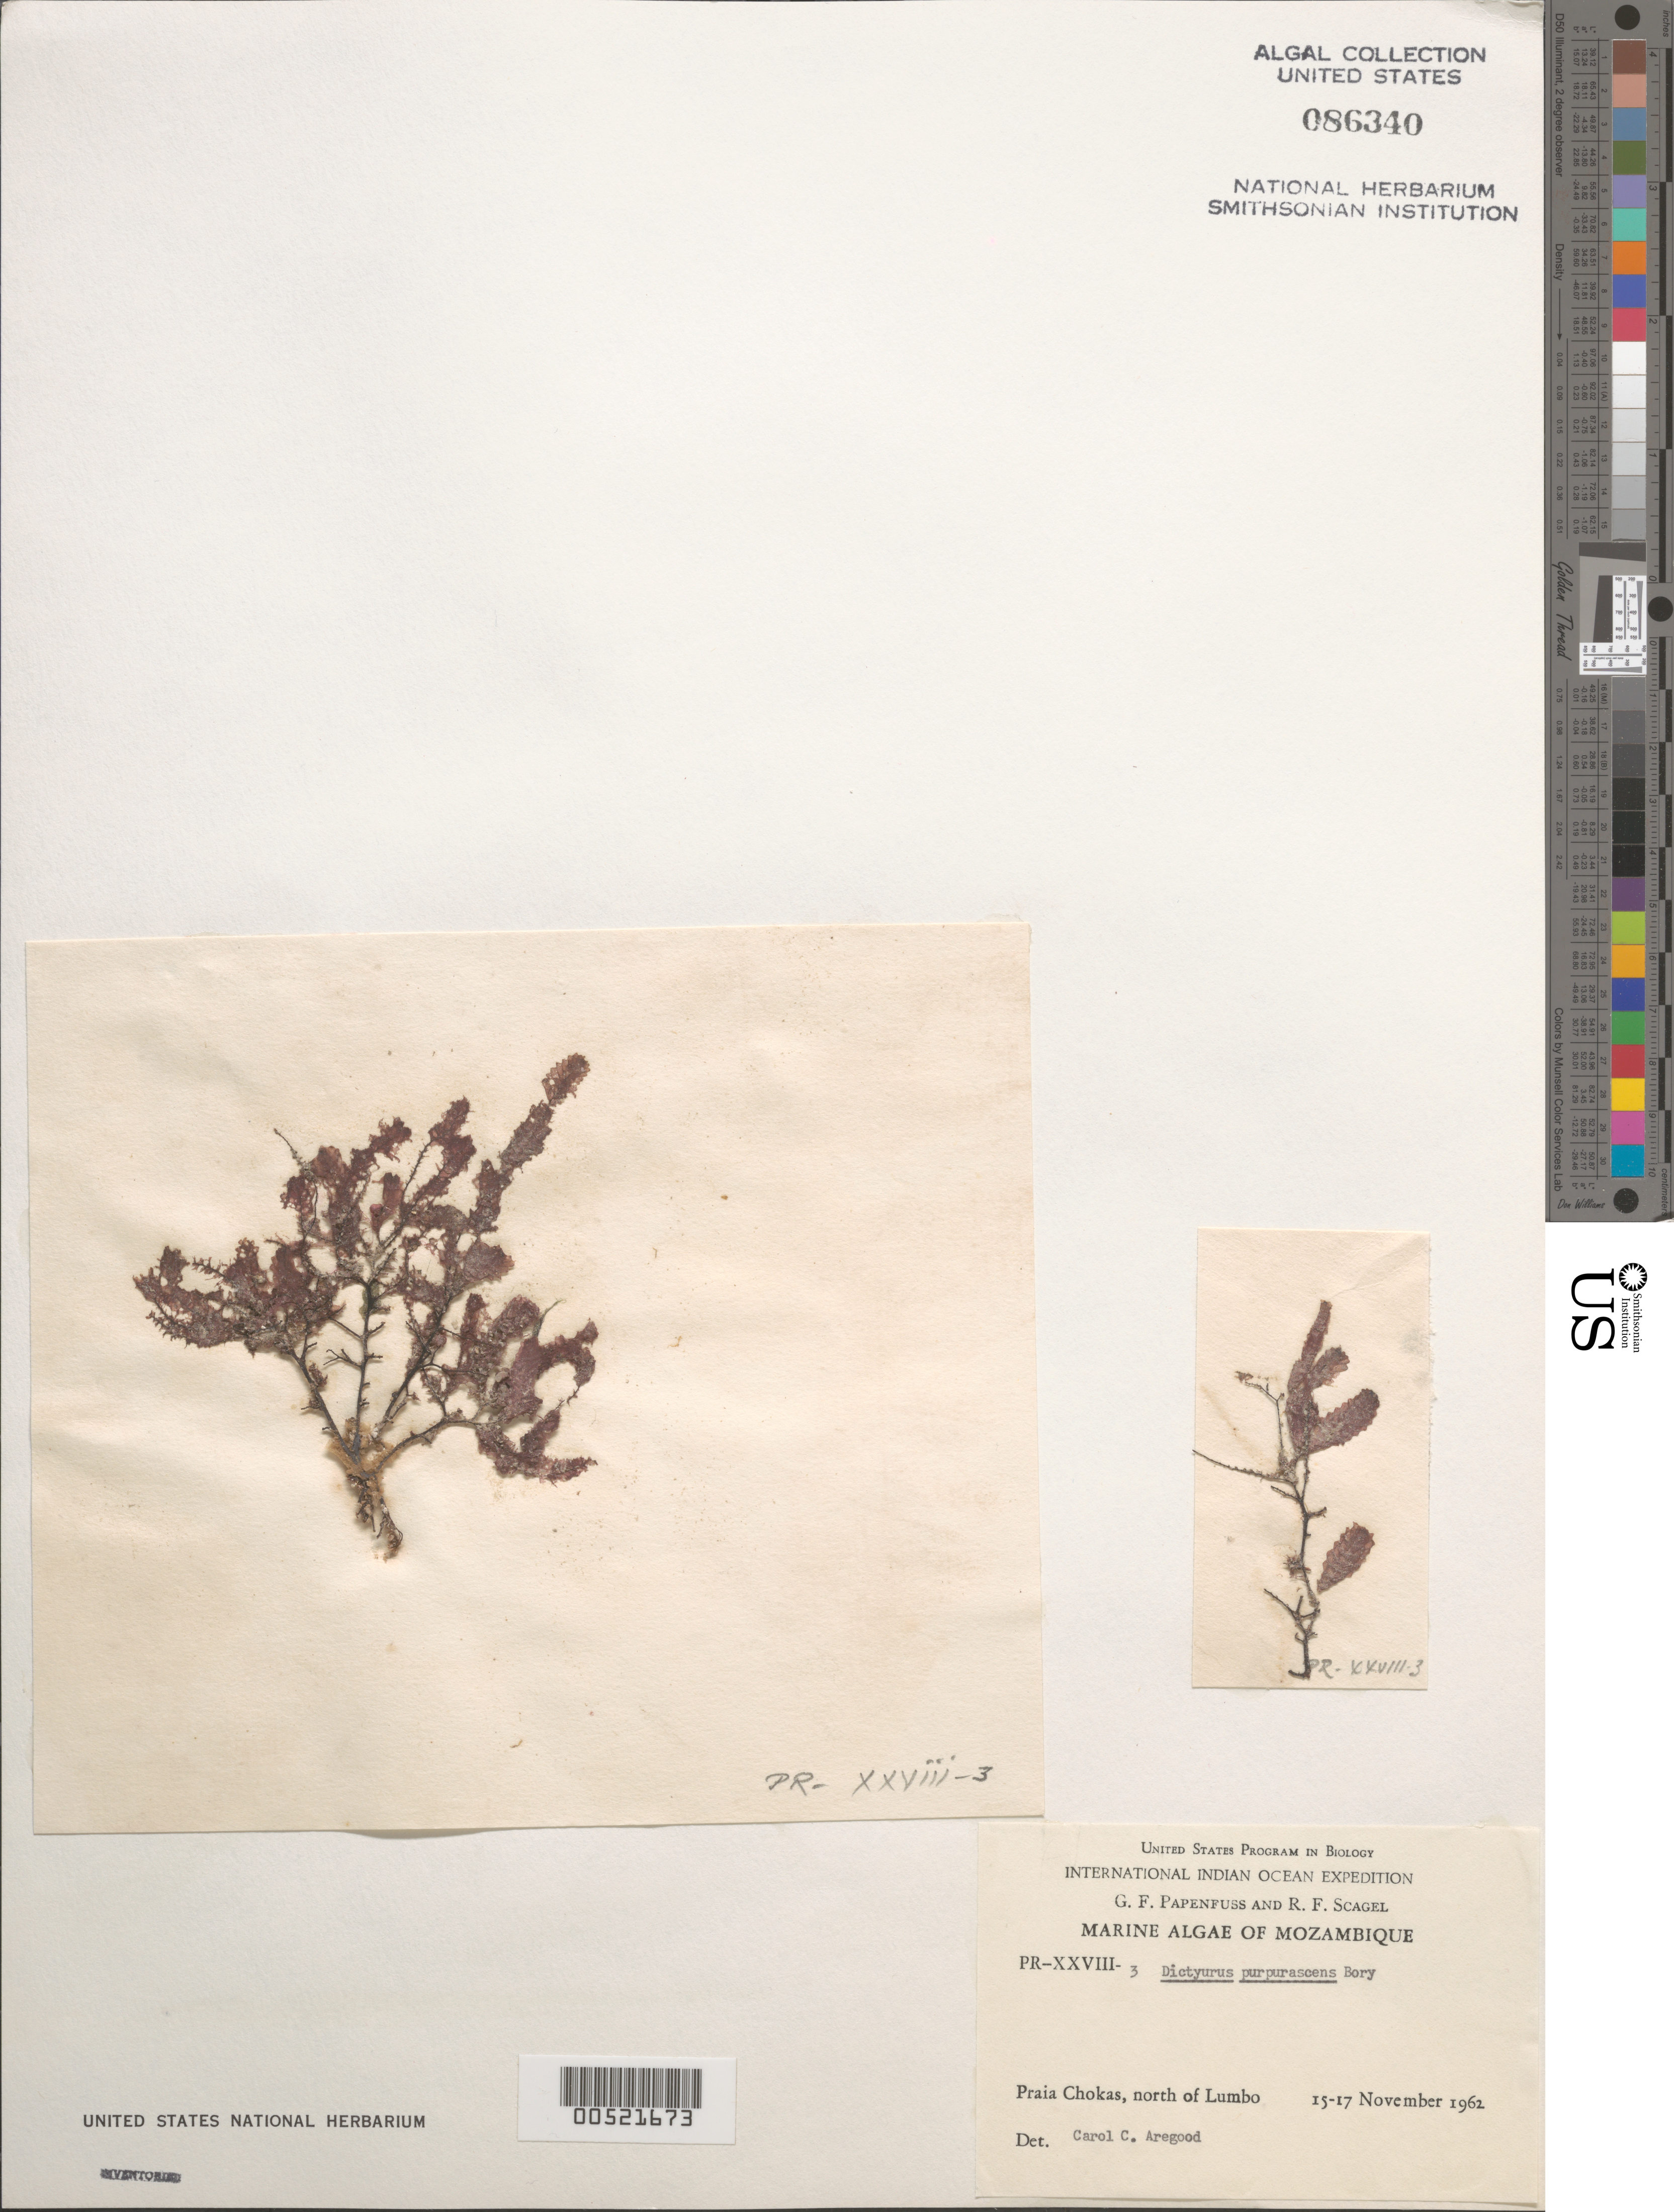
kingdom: Plantae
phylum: Rhodophyta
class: Florideophyceae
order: Ceramiales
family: Dasyaceae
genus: Dictyurus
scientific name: Dictyurus purpurascens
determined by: Aregood, C. C.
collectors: G. Papenfuss & R. F. Scagel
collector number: PR-XXVIII-3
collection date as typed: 15 Nov 1962 to 17 Nov 1962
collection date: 1962-11-15/1962-11-17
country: Mozambique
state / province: Nampula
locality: Praia Chokas, north of Lumbo, Ilha District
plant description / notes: International Indian Ocean Expedition, 1962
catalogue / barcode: US 86340